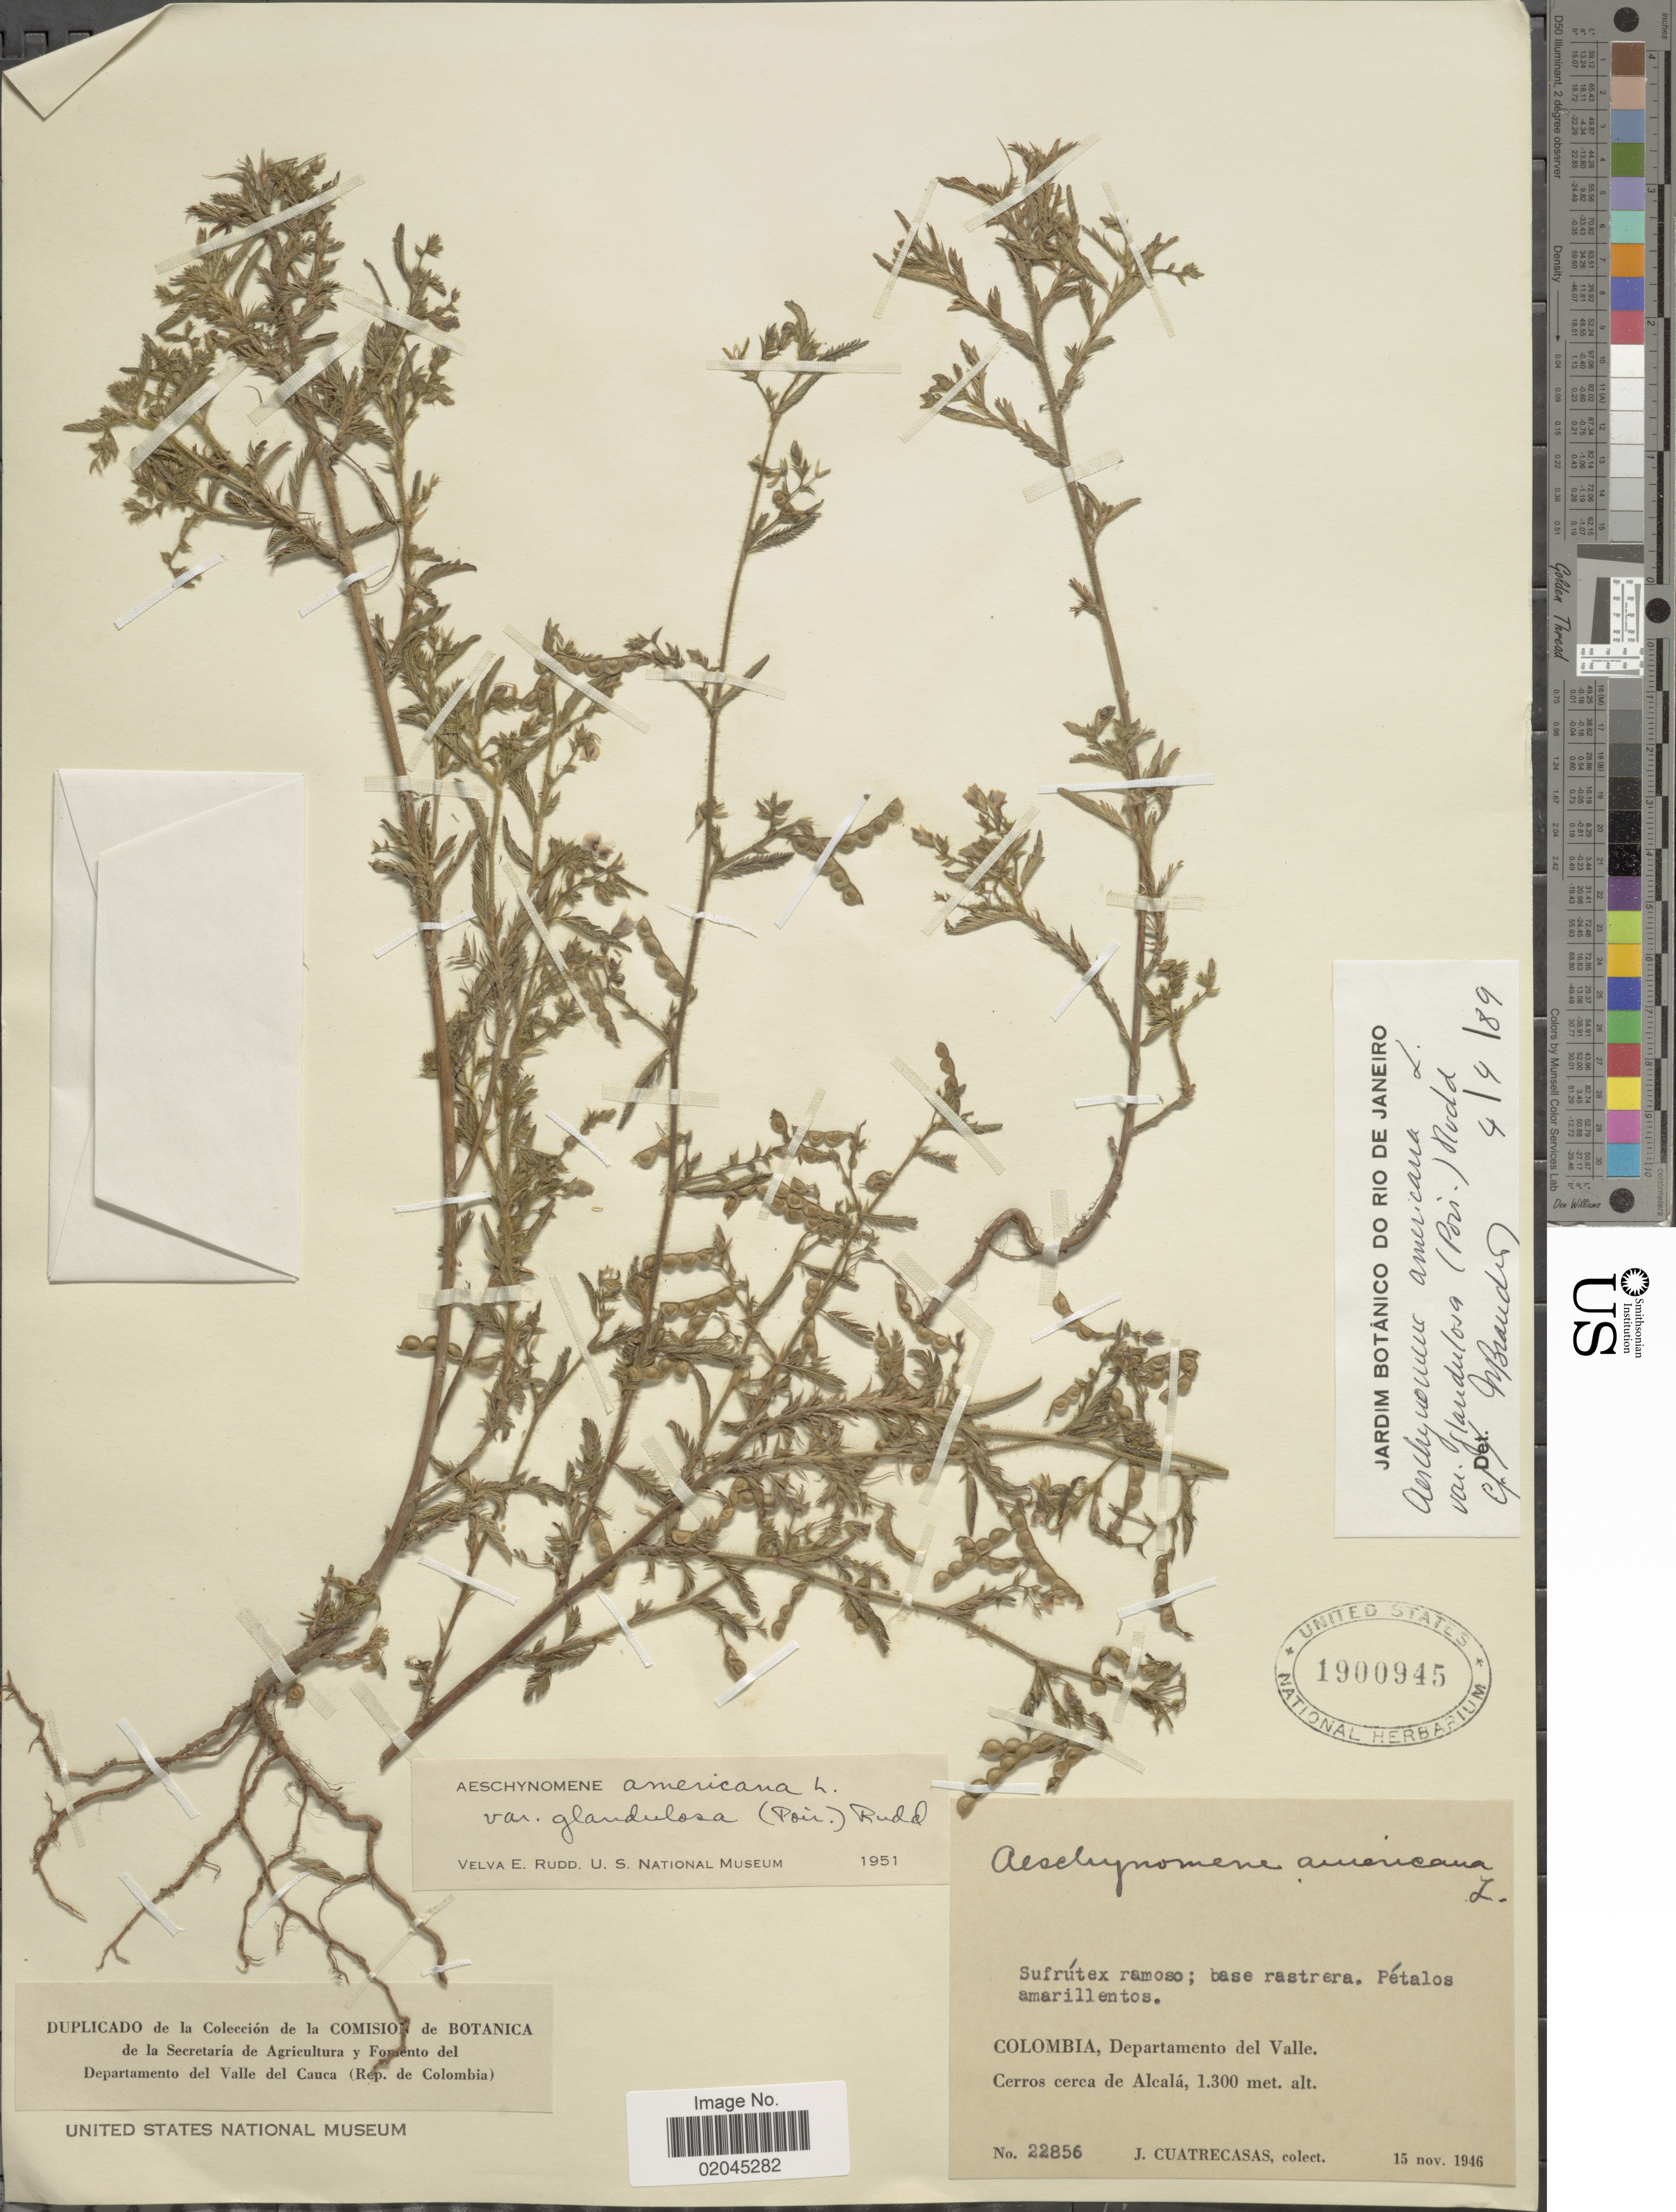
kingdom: Plantae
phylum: Tracheophyta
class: Magnoliopsida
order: Fabales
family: Fabaceae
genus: Aeschynomene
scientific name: Aeschynomene americana var. americana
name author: L.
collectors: J. Cuatrecasas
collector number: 22856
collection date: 1946-11-15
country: Colombia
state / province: Valle del Cauca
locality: Departamento del Valle. Cerros cercas de Alcalá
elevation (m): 1300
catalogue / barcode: US 1900945